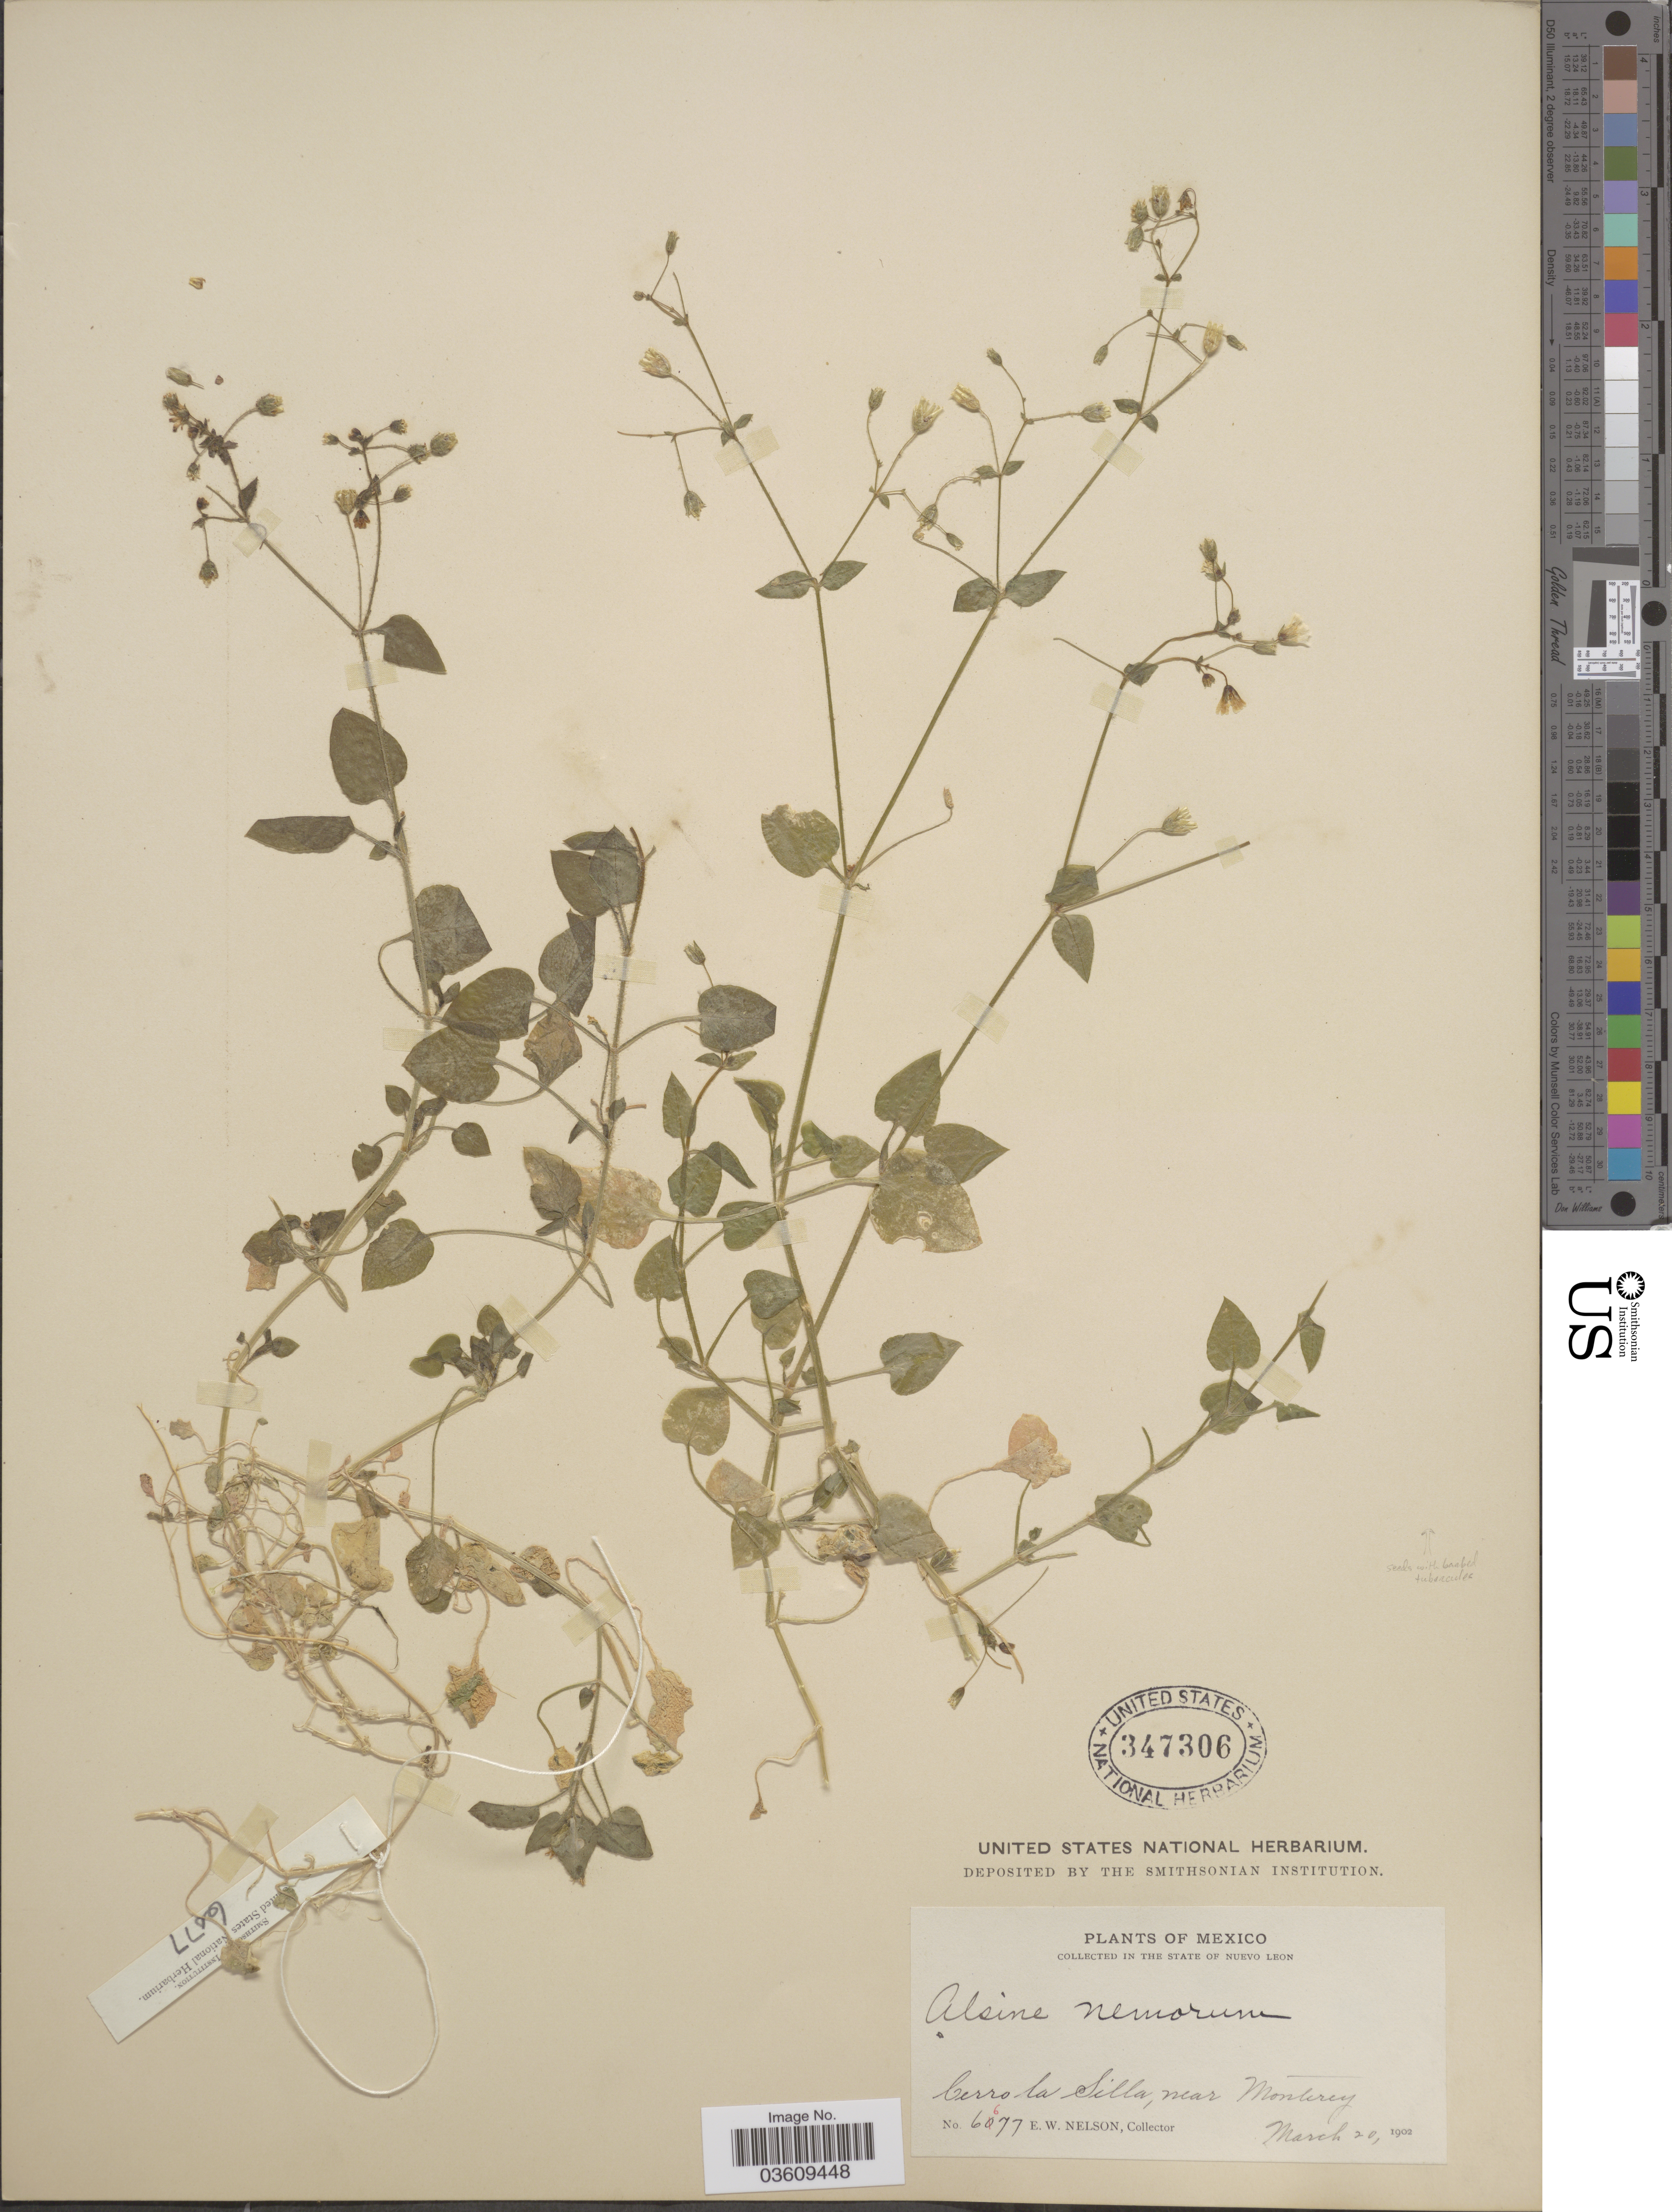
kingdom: Plantae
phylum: Tracheophyta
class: Magnoliopsida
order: Caryophyllales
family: Caryophyllaceae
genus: Stellaria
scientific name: Stellaria prostrata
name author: Baldwin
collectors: E. W. Nelson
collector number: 6677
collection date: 1902-03-20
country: Mexico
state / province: Nuevo León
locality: Cerro la Silla, near Monterey.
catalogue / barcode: US 347306